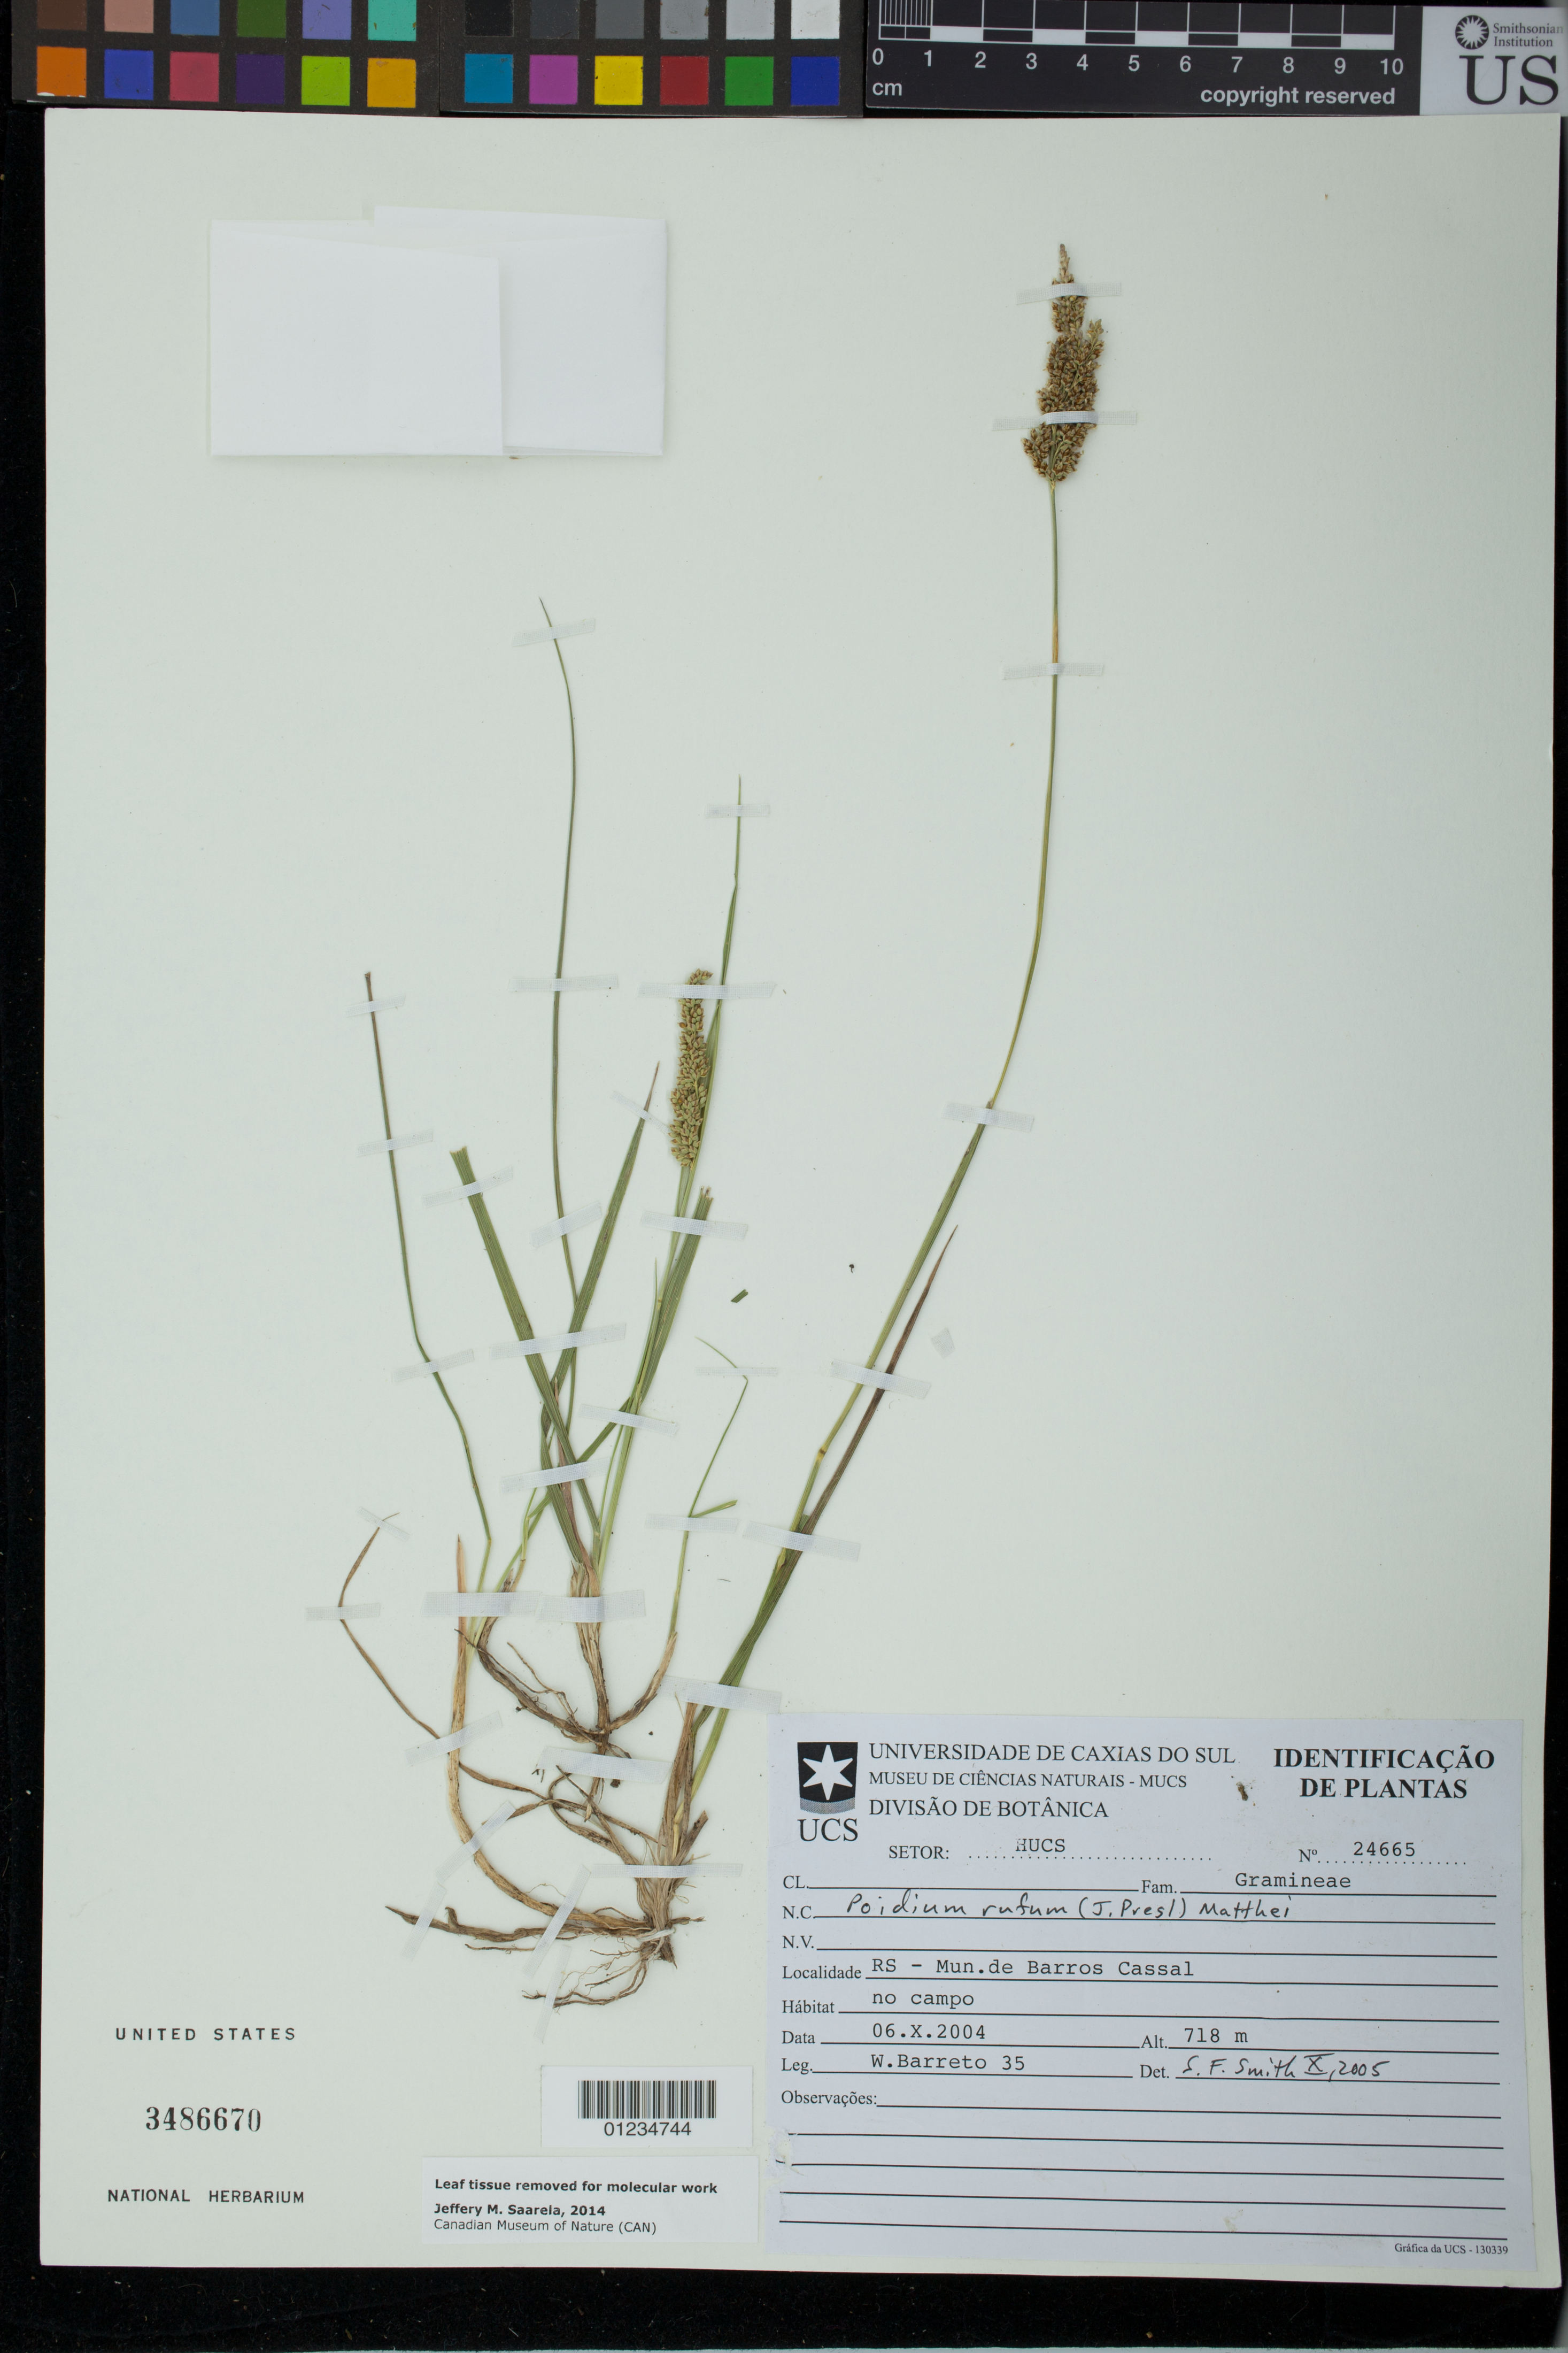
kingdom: Plantae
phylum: Tracheophyta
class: Liliopsida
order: Poales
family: Poaceae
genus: Chascolytrum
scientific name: Chascolytrum rufum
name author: C. Presl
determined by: Poaceae Reorganization Project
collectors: W. Barreto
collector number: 35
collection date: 2004-10-06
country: Brazil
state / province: Rio Grande do Sul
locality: RS - Mun. de Barros Cassal.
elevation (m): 718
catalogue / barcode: US 3486670